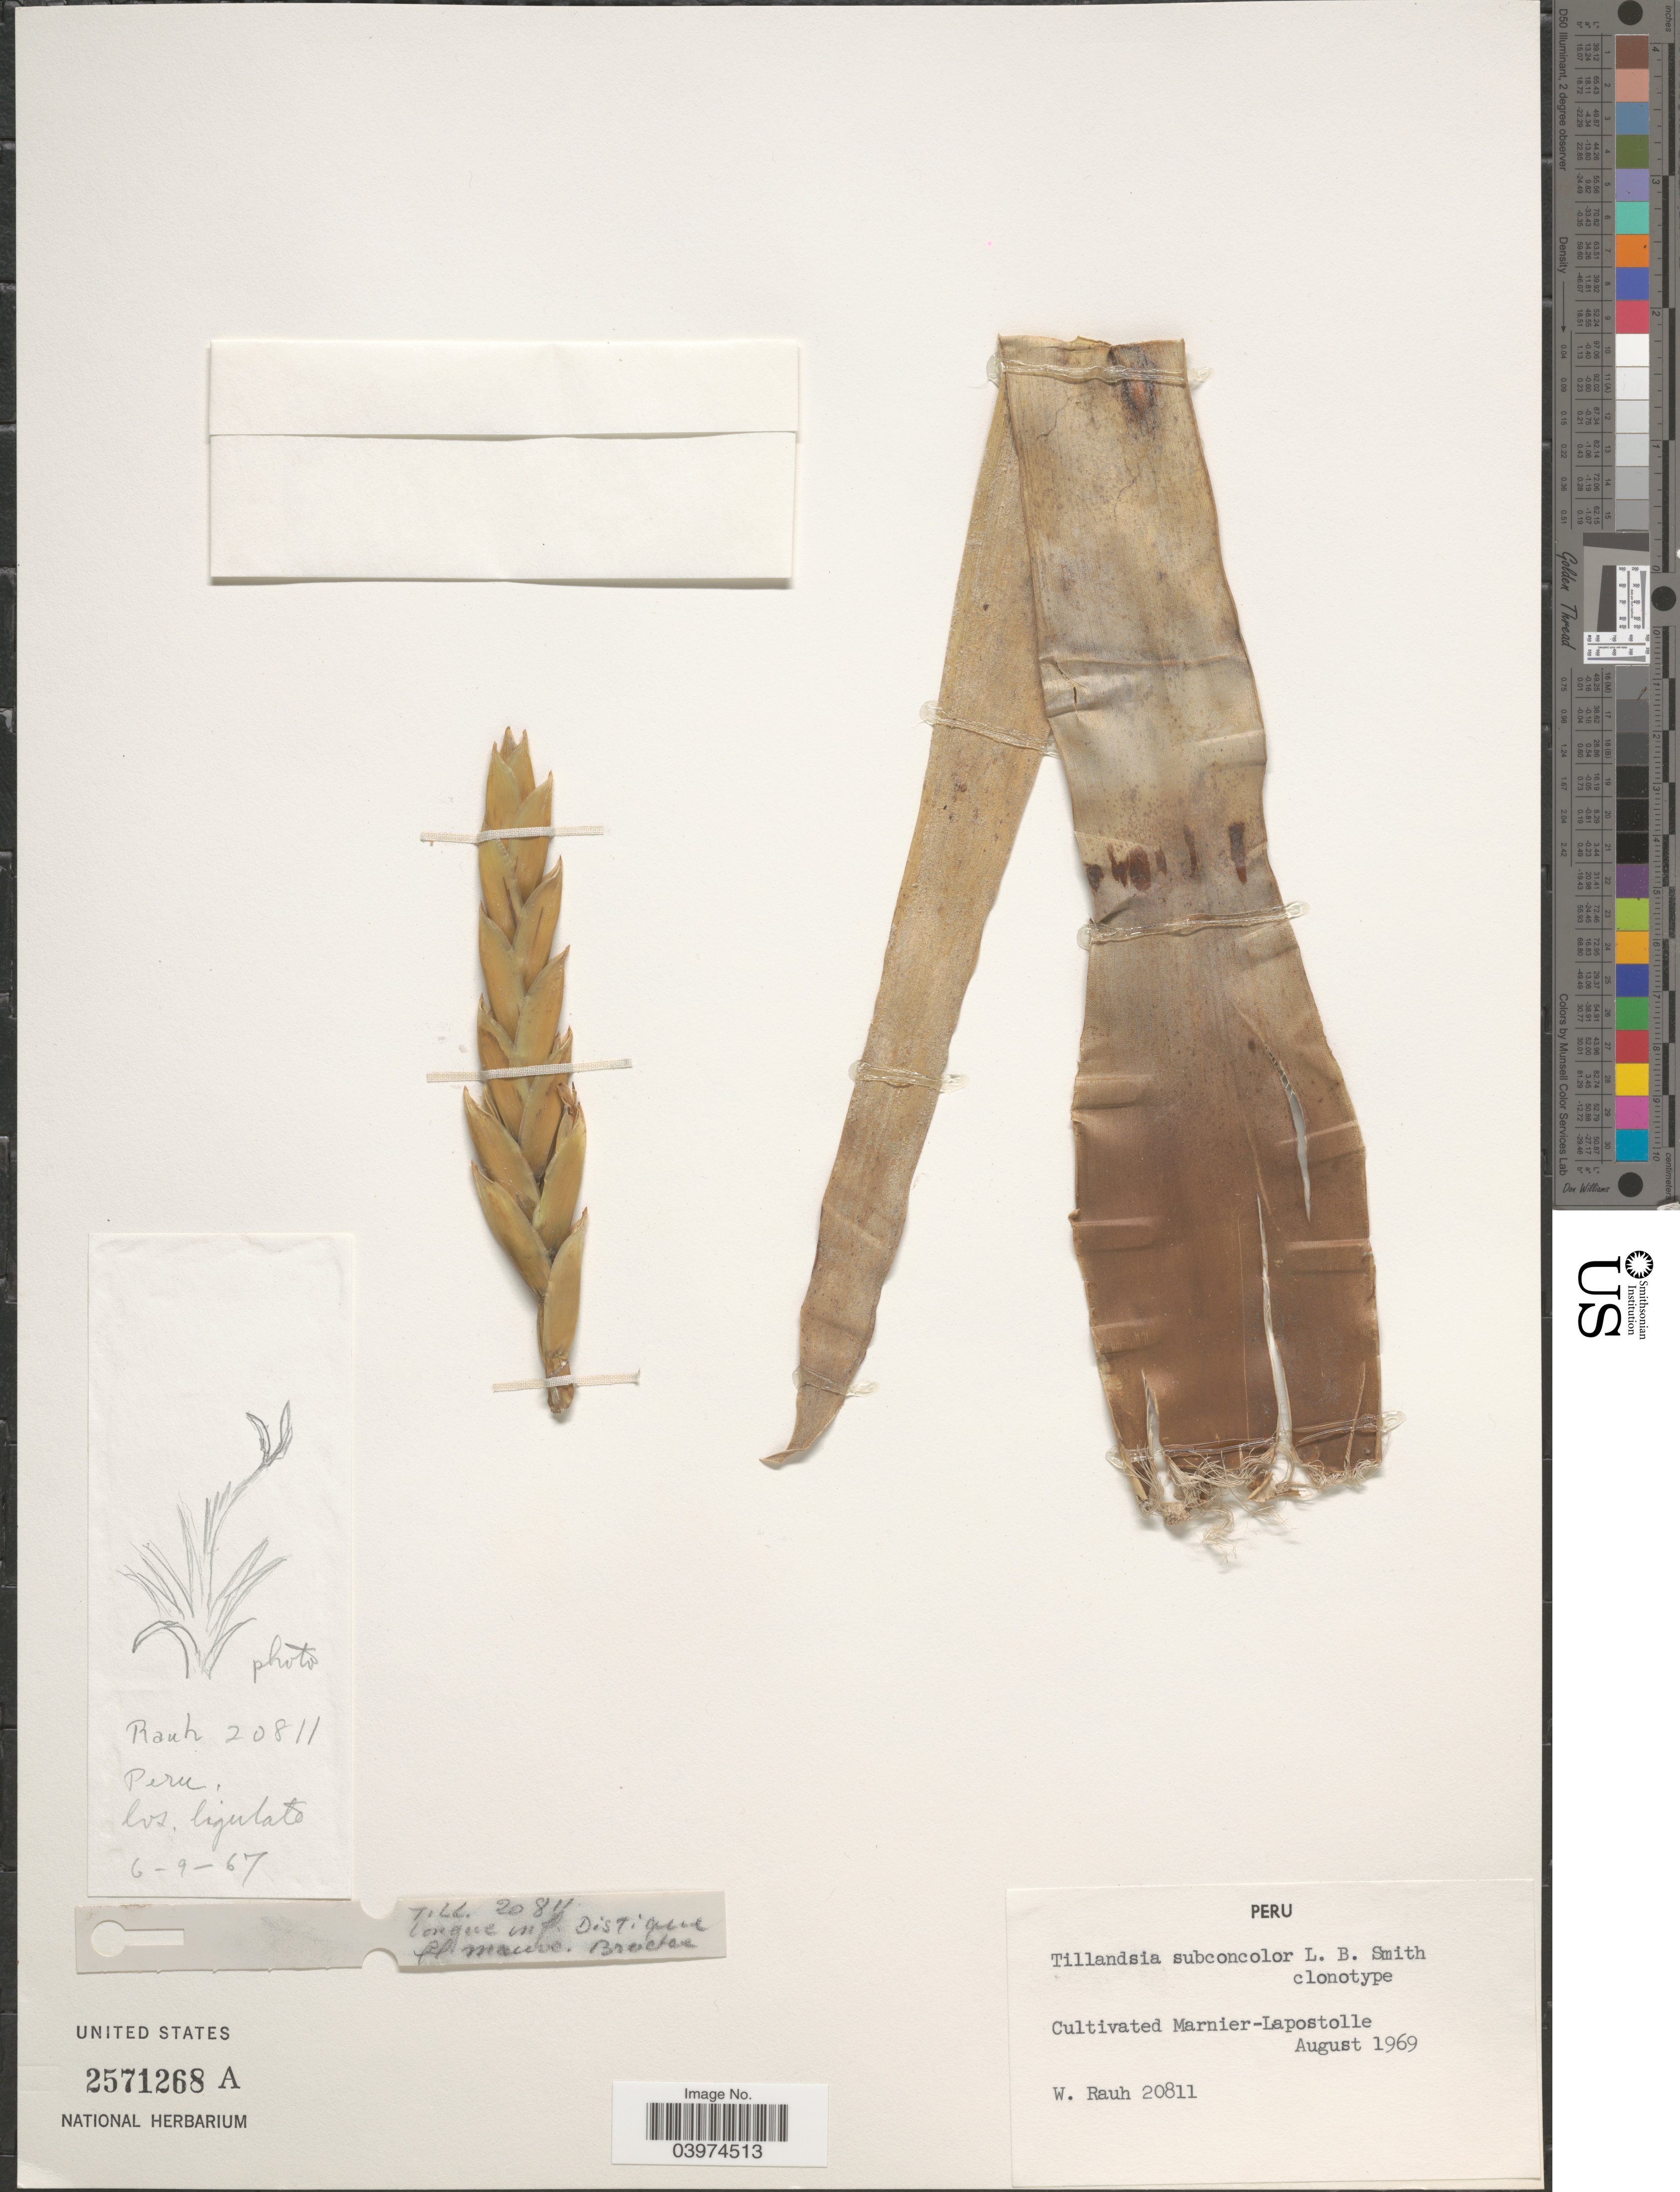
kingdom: Plantae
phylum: Tracheophyta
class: Liliopsida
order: Poales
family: Bromeliaceae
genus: Tillandsia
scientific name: Tillandsia subconcolor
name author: L.B. Sm.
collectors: W. Rauh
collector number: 20811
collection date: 1969-08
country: Peru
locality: Cultivated Marnier-Lapostolle.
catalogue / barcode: US 2571268A